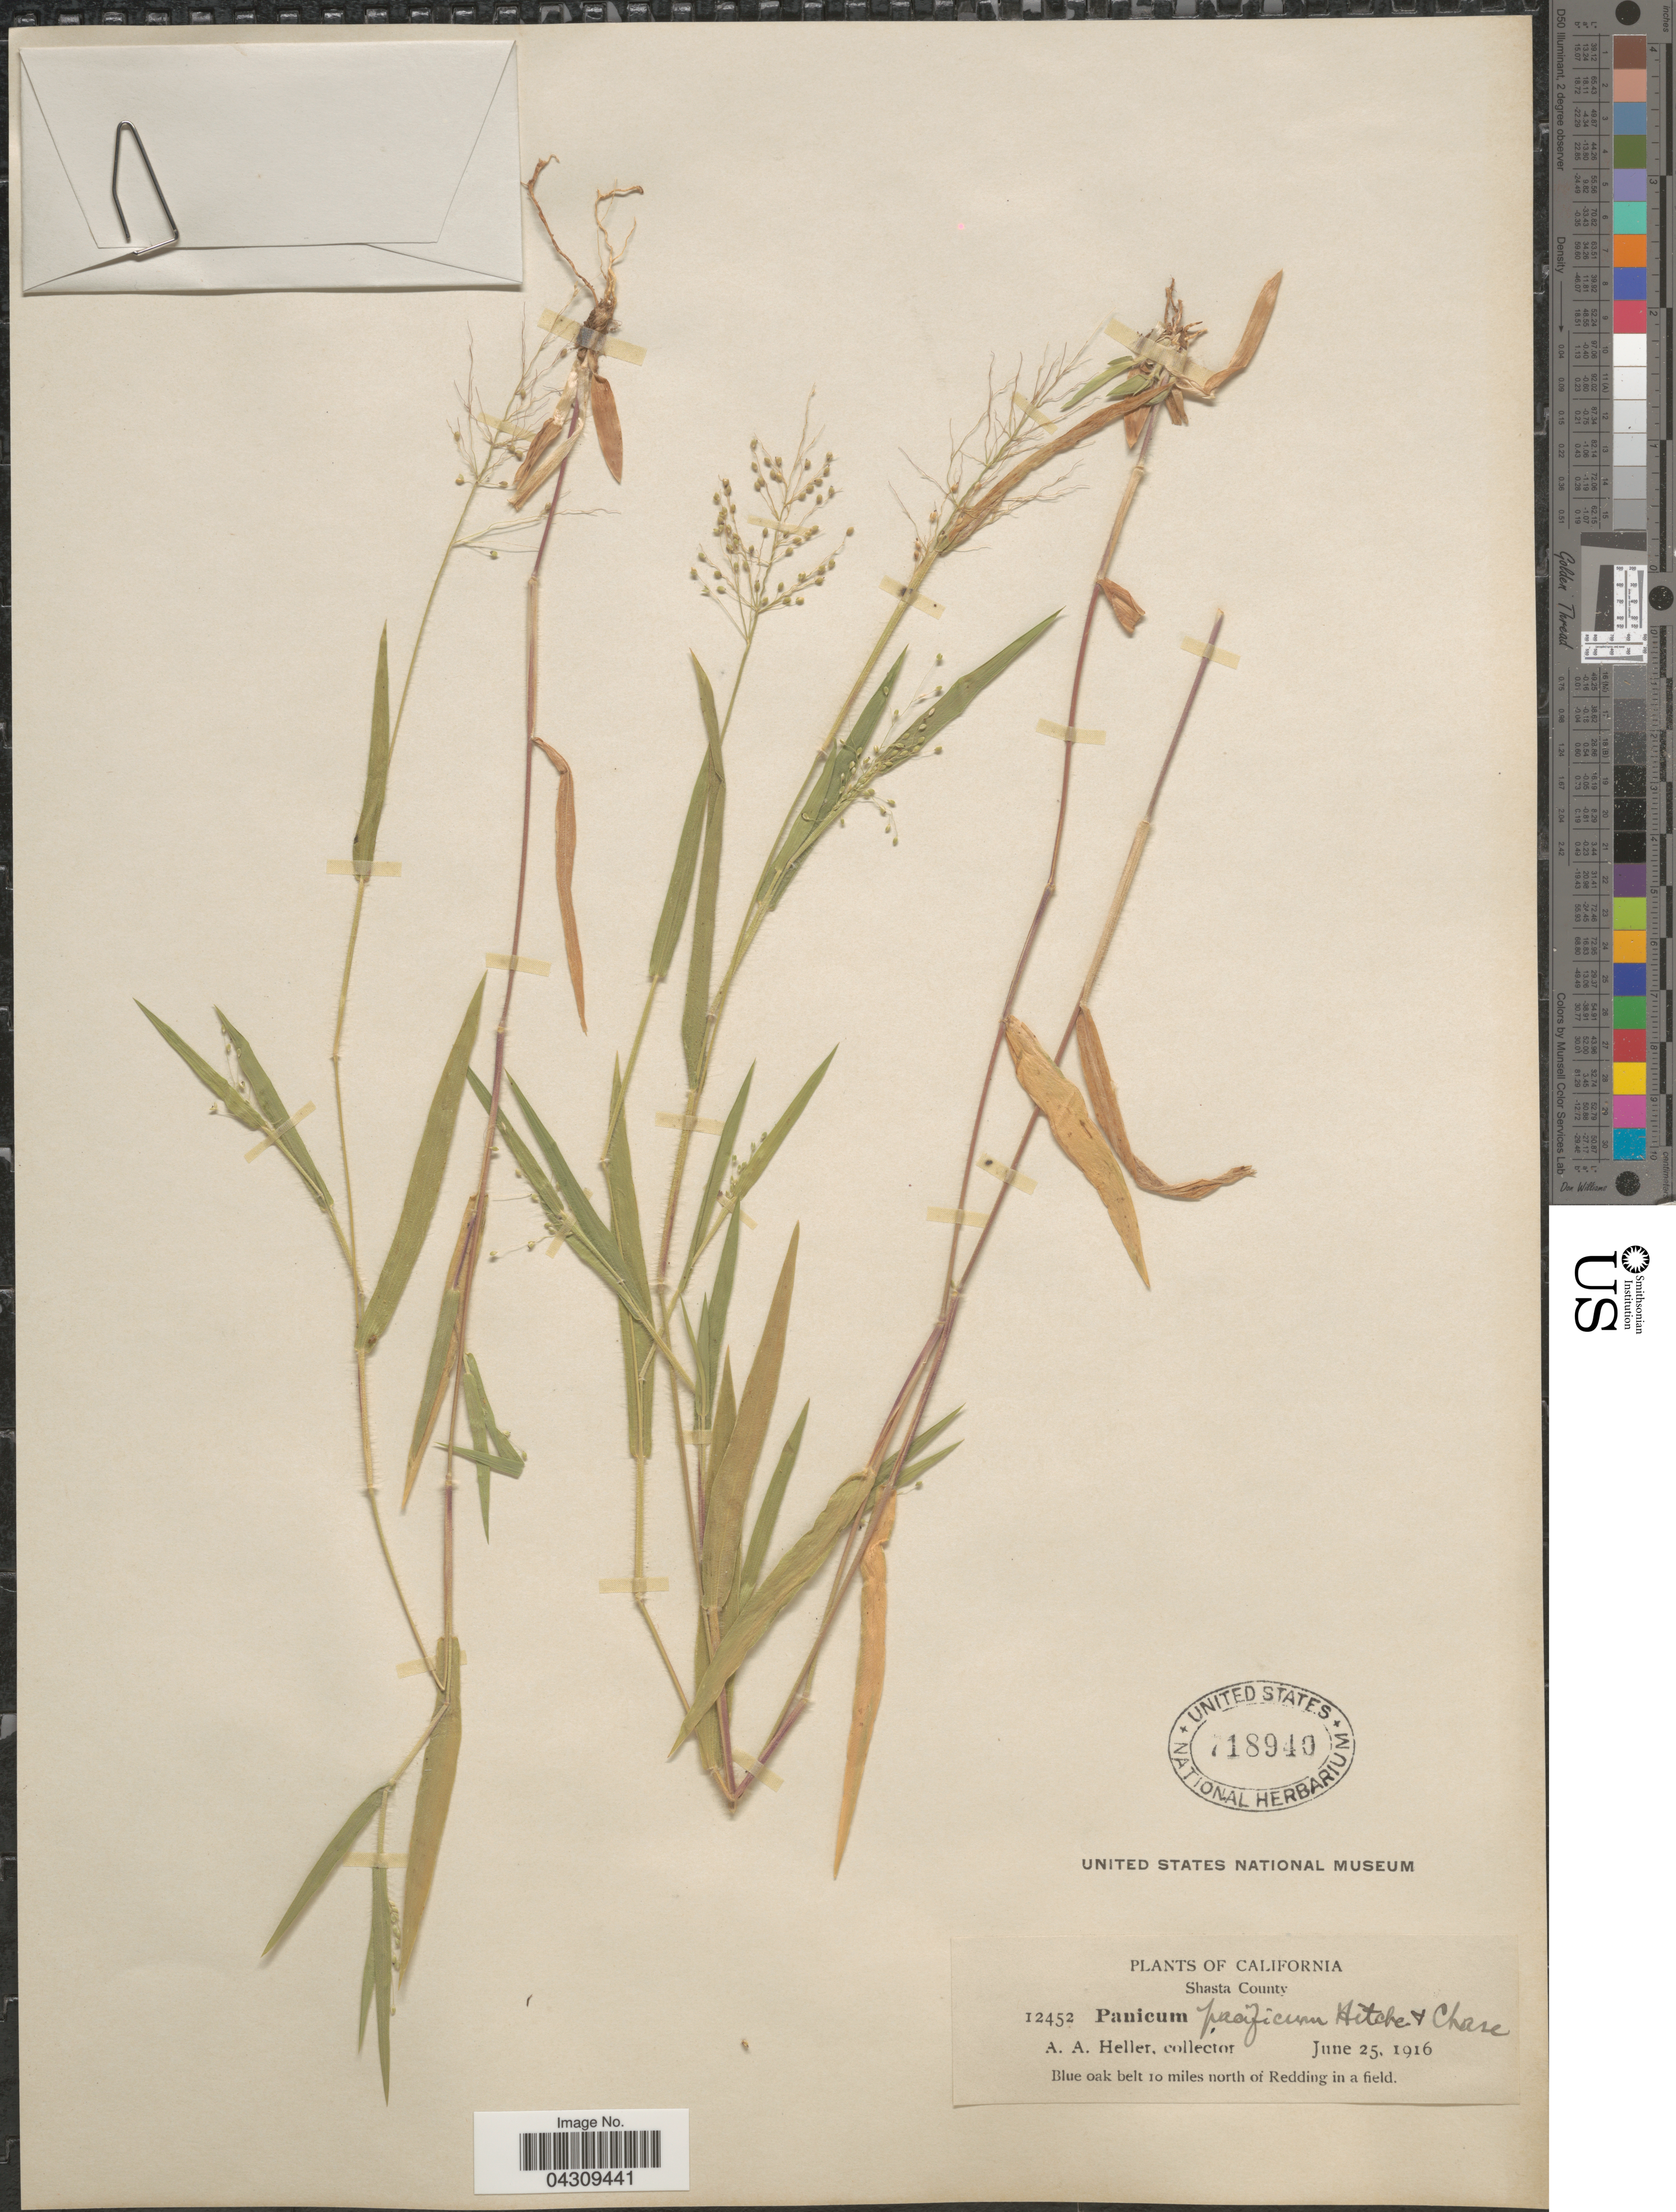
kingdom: Plantae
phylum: Tracheophyta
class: Liliopsida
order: Poales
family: Poaceae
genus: Dichanthelium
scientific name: Dichanthelium acuminatum var. acuminatum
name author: (Sw.) Gould & C.A. Clark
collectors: A. A. Heller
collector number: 12452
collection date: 1916-06-25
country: United States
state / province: California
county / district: Shasta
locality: Shasta County. Blue oak belt 10 miles north of Redding in a field.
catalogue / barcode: US 718940